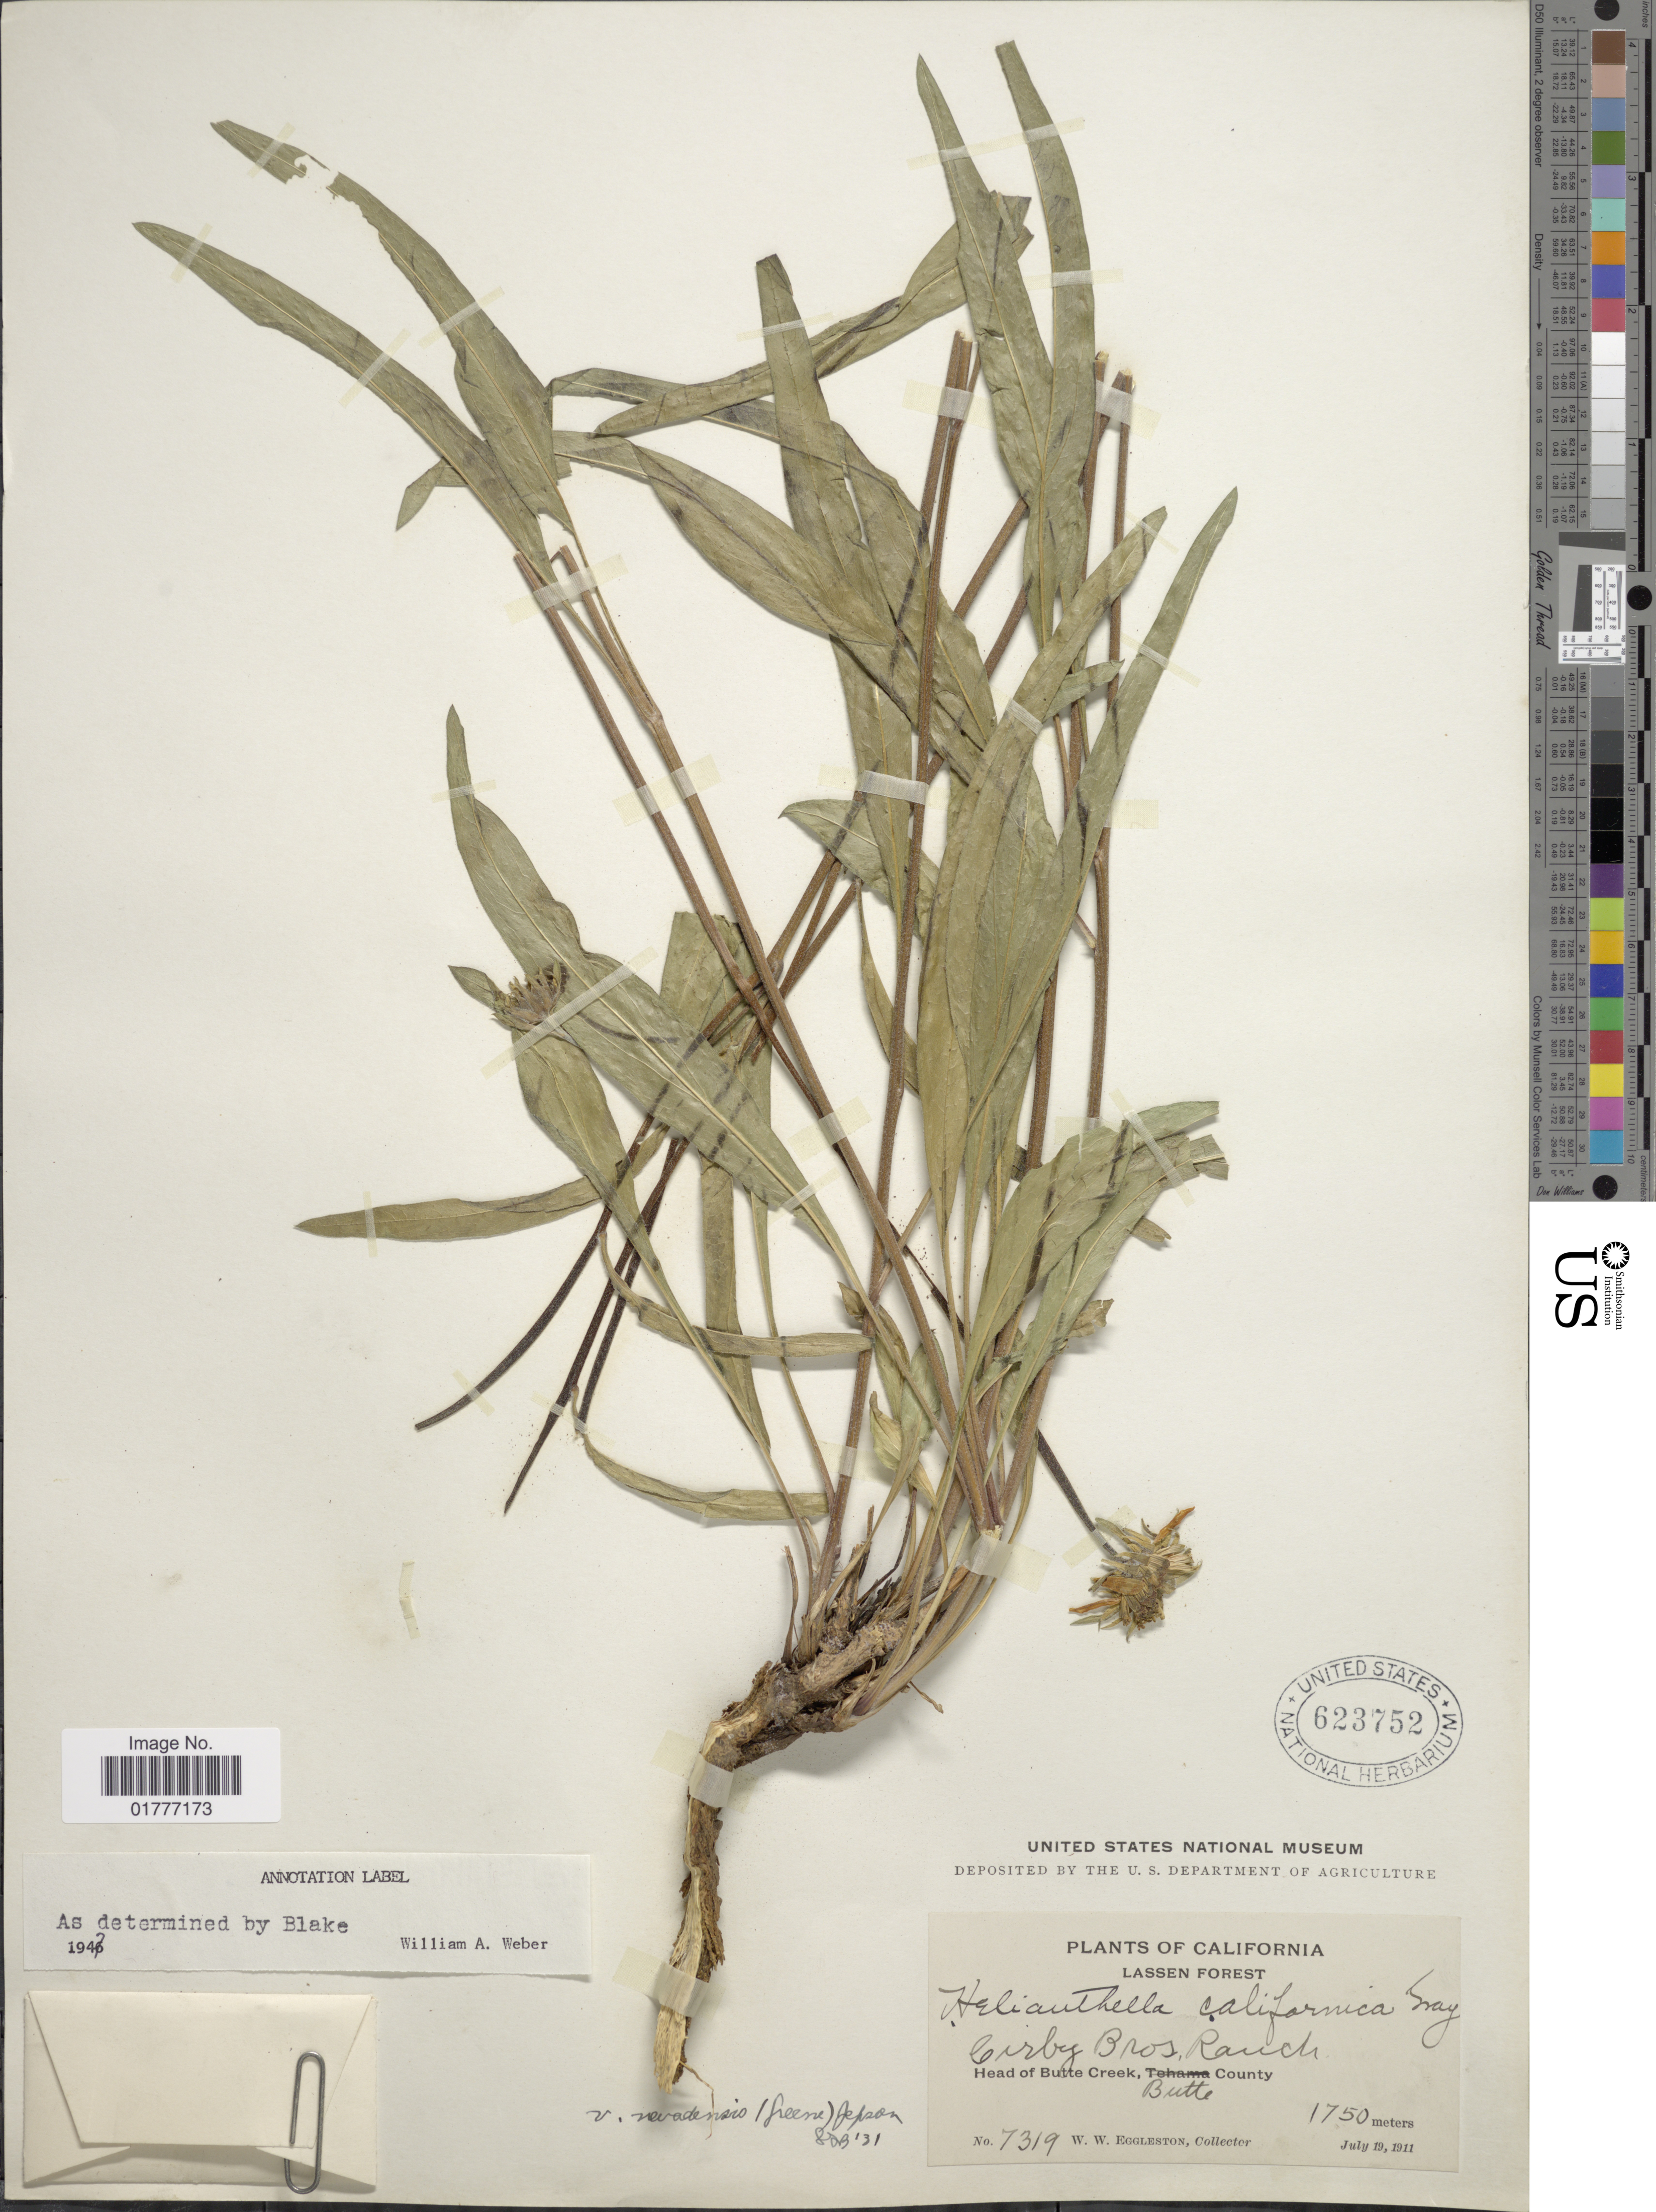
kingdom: Plantae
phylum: Tracheophyta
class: Magnoliopsida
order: Asterales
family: Asteraceae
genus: Helianthella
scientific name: Helianthella californica var. nevadensis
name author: (Greene) Jeps.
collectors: W. W. Eggleston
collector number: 7319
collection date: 1911-07-19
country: United States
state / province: California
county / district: Butte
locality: Lassen Forest. Cirby Bros Ranch. Head of Butte Creek, Butte County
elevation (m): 1750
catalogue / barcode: US 623752